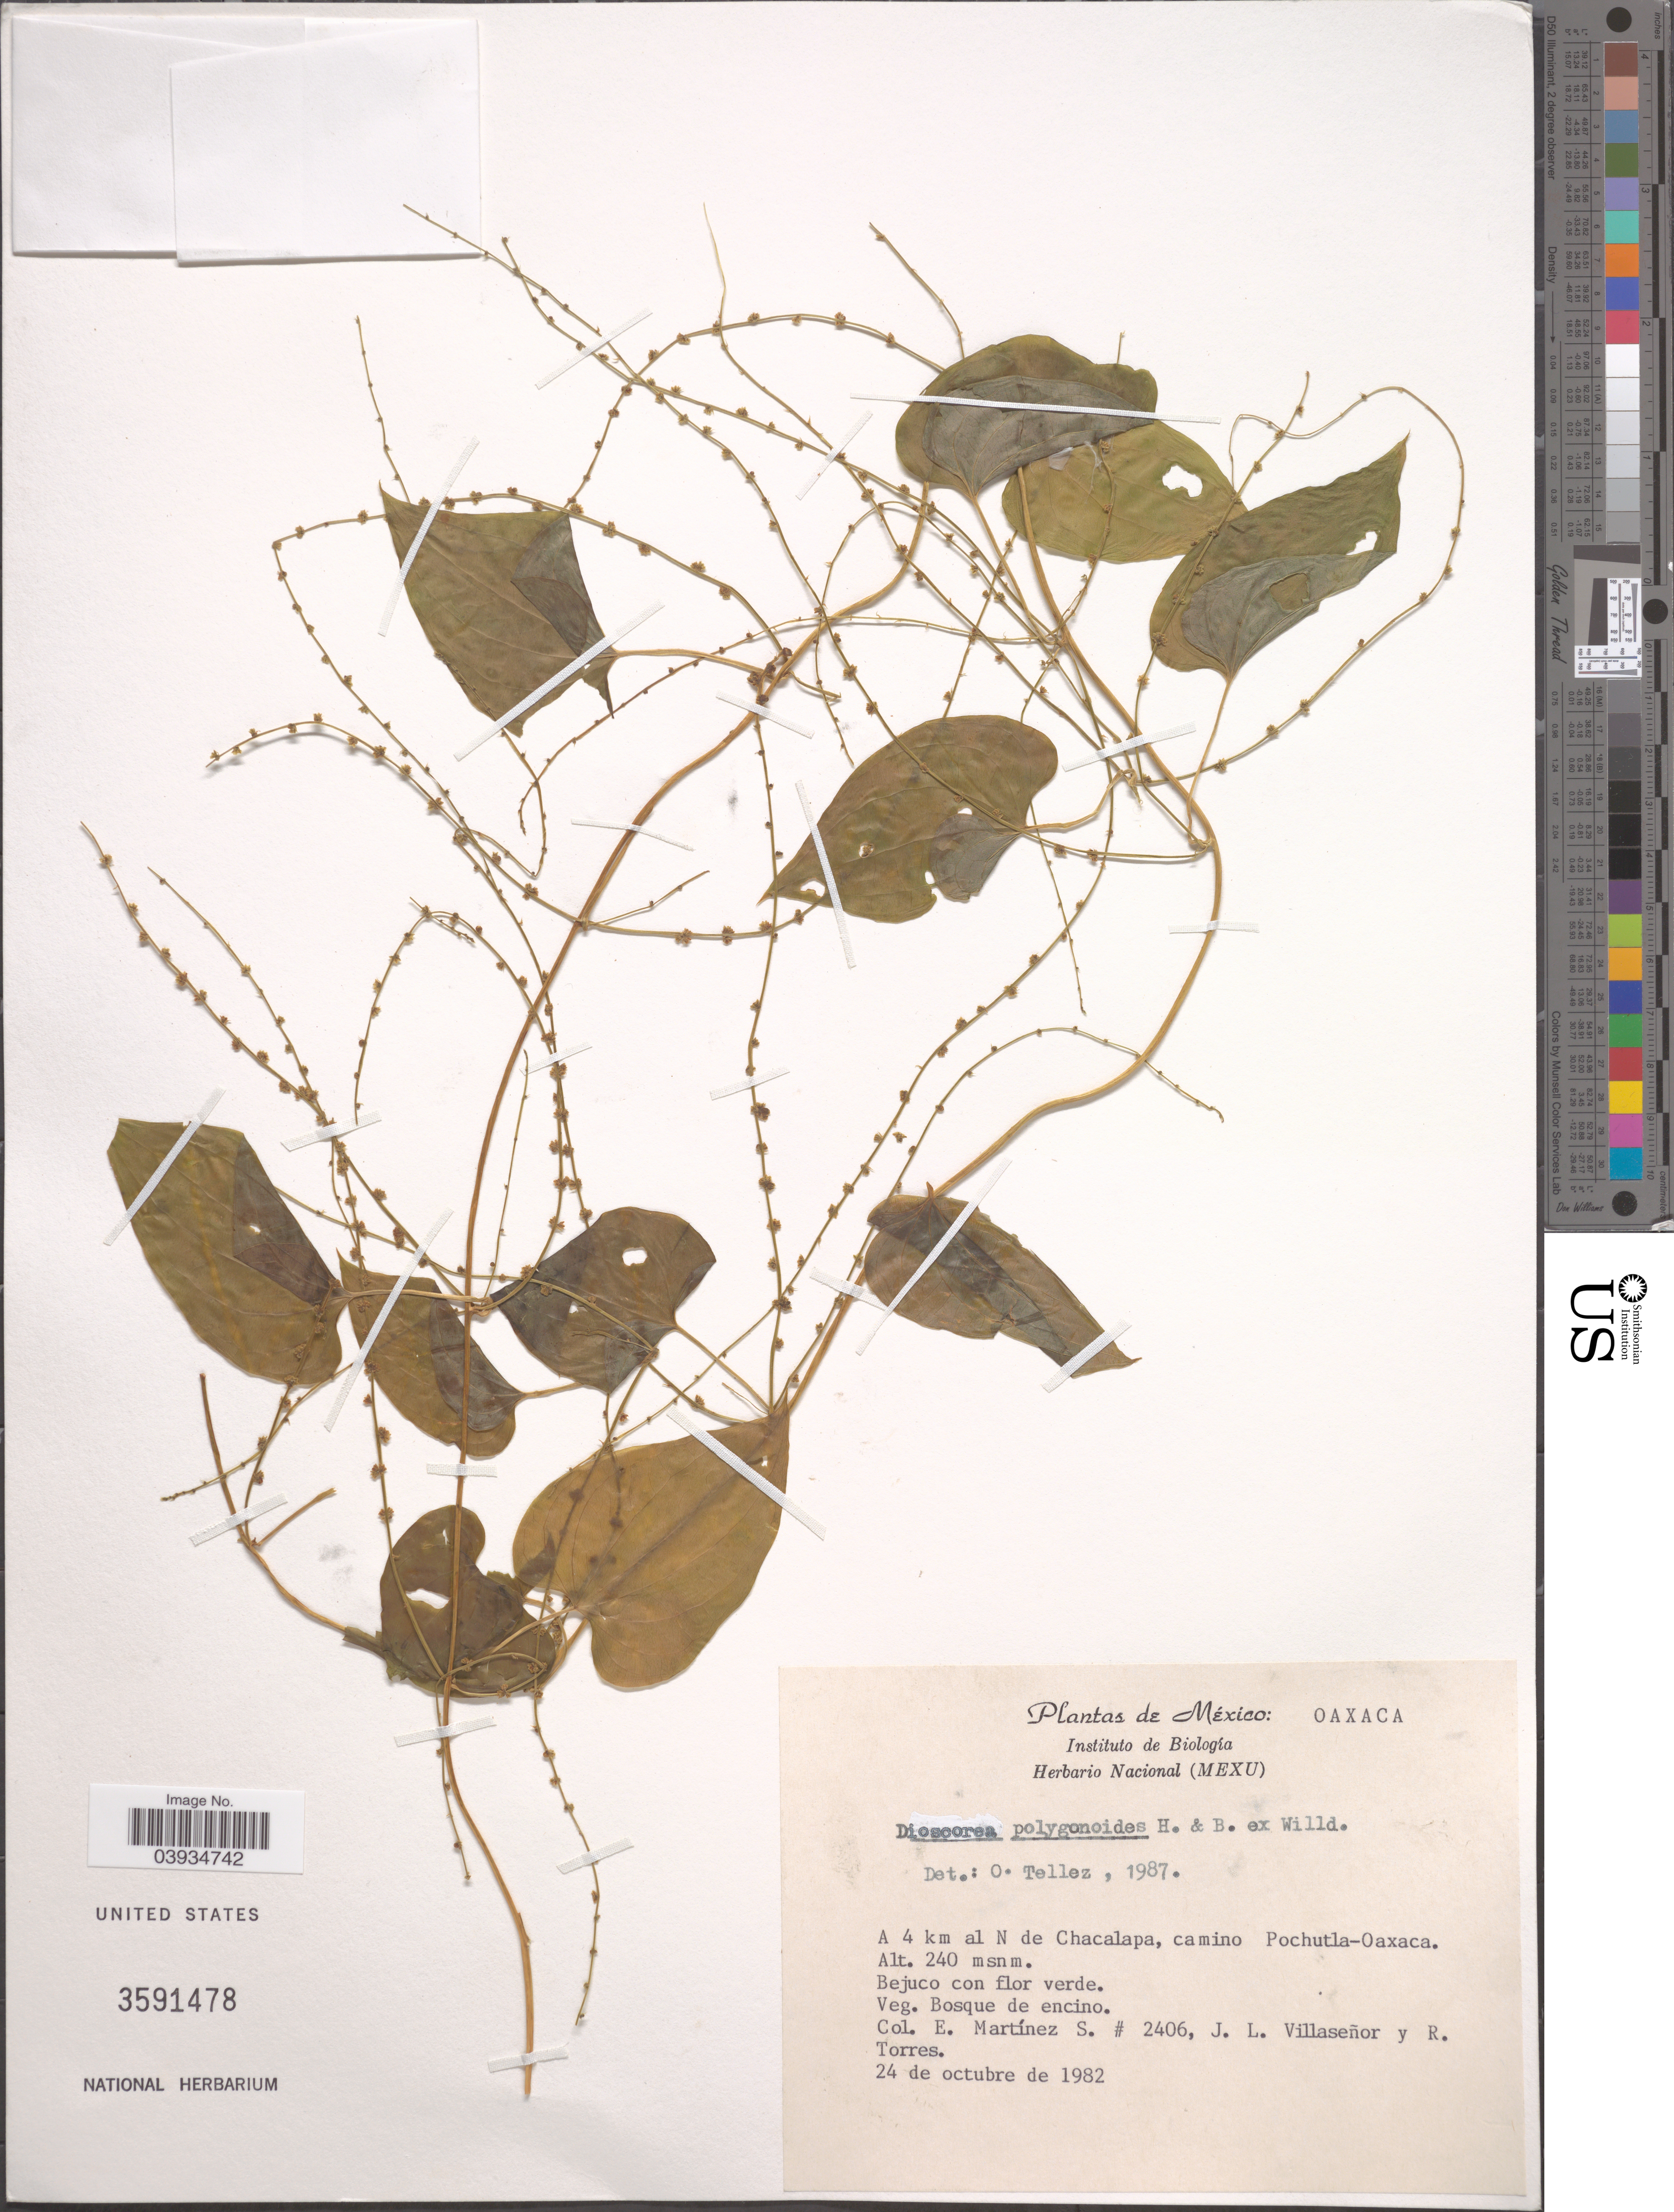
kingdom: Plantae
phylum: Tracheophyta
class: Liliopsida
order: Dioscoreales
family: Dioscoreaceae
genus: Dioscorea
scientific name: Dioscorea polygonoides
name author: Humb. & Bonpl. ex Willd.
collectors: E. M. Martínez S., J. Villaseñor R. & R. Torres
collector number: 2406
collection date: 1982-10-24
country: Mexico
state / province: Oaxaca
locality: A 4 km al N de Chacalapa, camino Pochutla-Oaxaca.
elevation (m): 240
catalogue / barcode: US 3591478